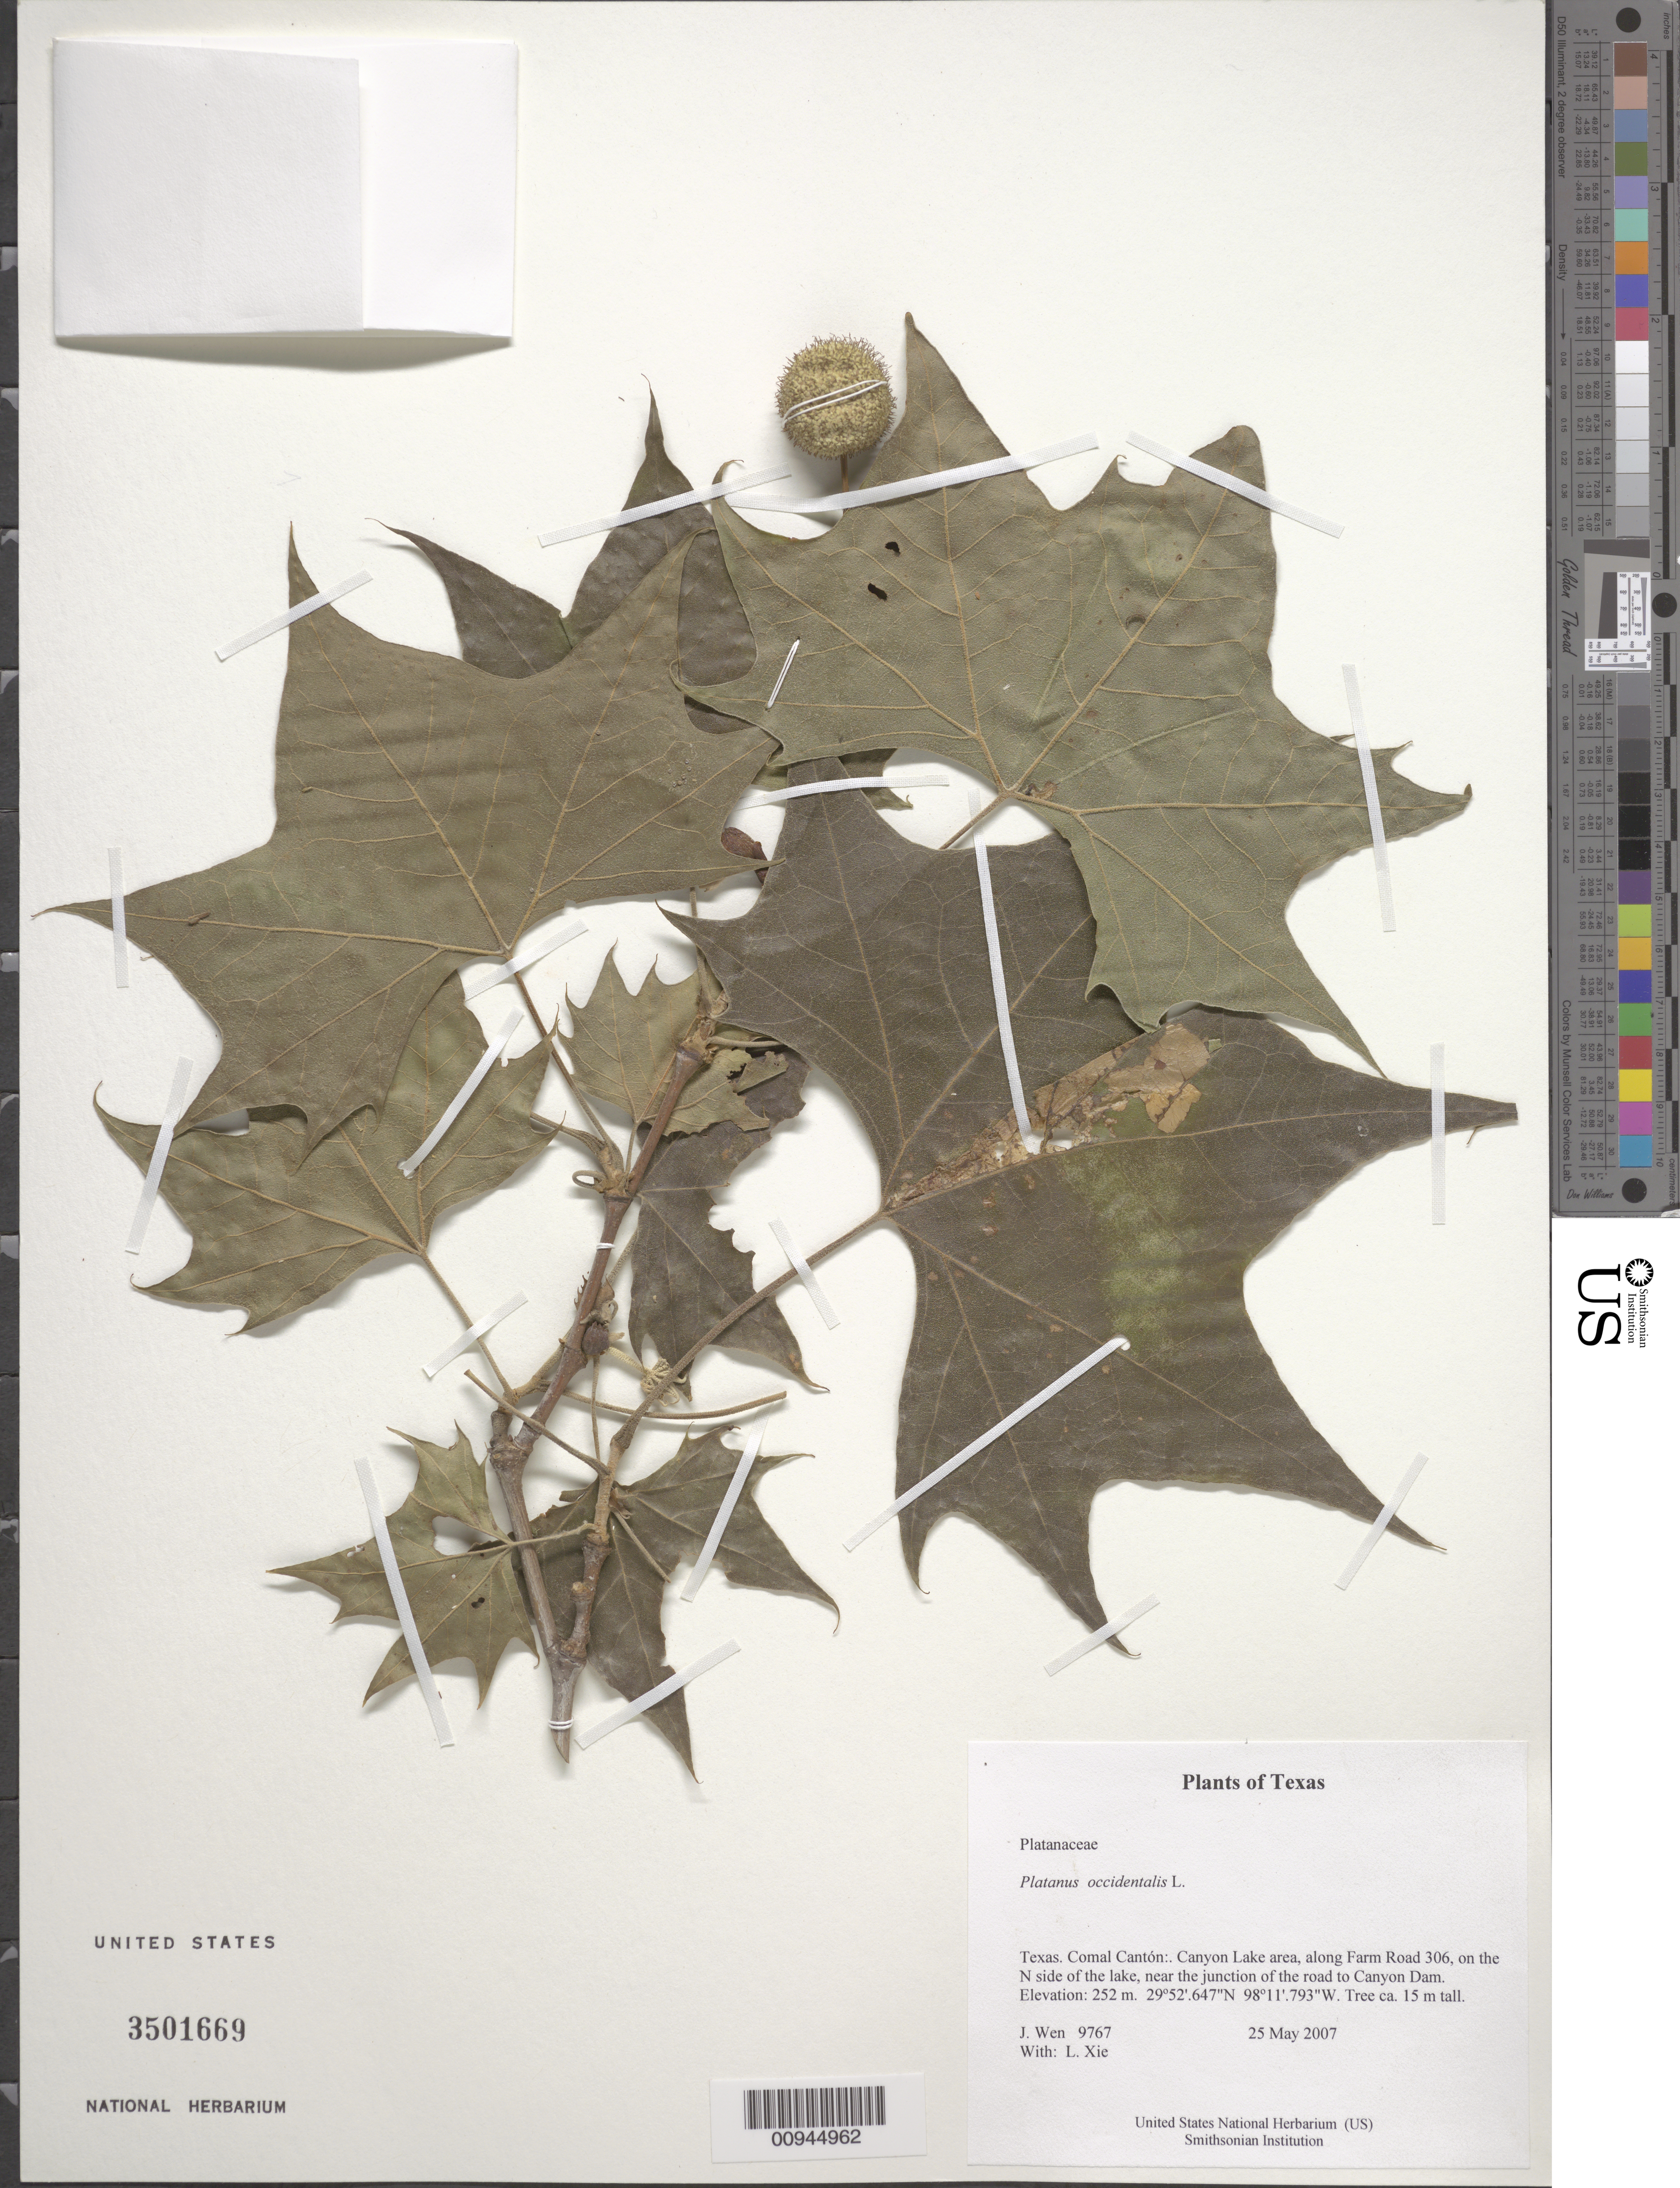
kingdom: Plantae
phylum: Tracheophyta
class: Magnoliopsida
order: Proteales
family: Platanaceae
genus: Platanus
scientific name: Platanus occidentalis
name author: L.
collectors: J. Wen & L. Xie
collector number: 9767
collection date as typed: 25 May 2007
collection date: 2007-05-25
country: United States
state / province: Texas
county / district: Comal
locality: Canyon Lake area, along Farm Road 306, on the N side of the lake, near the junction of the road to Canyon Dam.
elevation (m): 252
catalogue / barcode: US 3501669